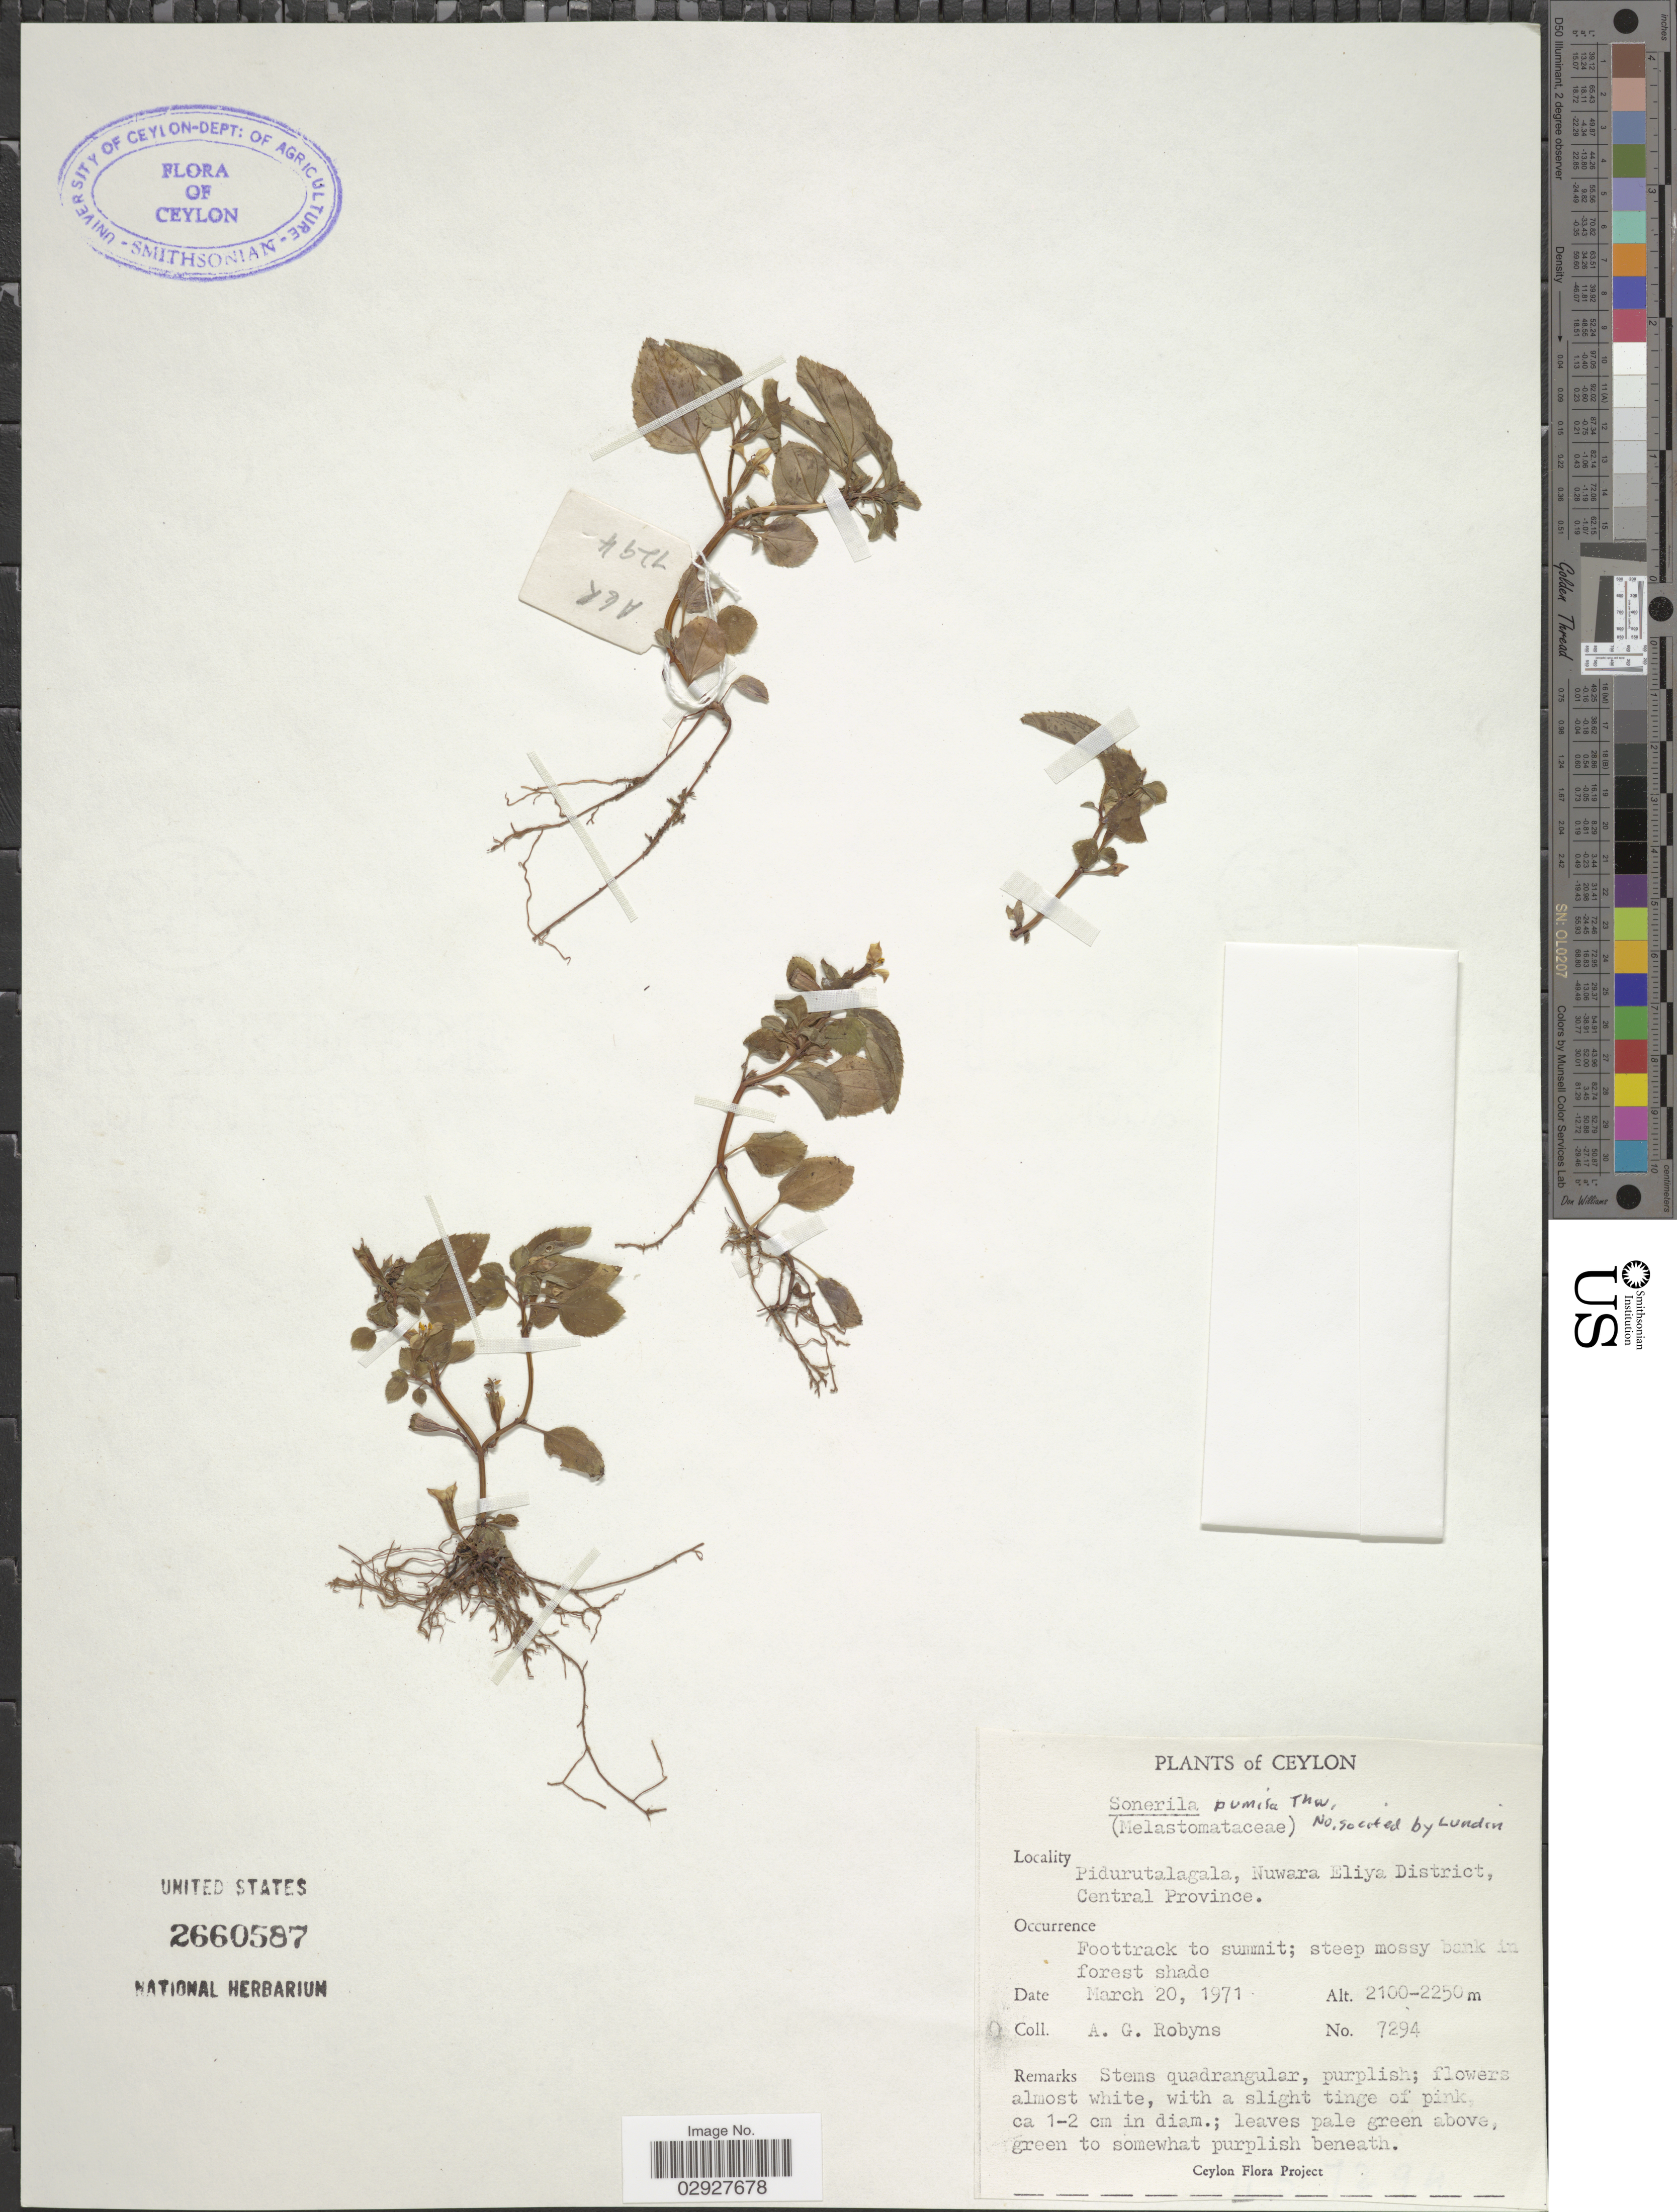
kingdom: Plantae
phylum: Tracheophyta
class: Magnoliopsida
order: Myrtales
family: Melastomataceae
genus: Sonerila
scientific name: Sonerila pumila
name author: Thwaites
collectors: A. Robyns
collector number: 7294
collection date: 1971-03-20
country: Sri Lanka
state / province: Central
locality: Ceylon. Pidurutalagala, Nuwara Eliya District.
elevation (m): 2100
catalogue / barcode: US 2660587